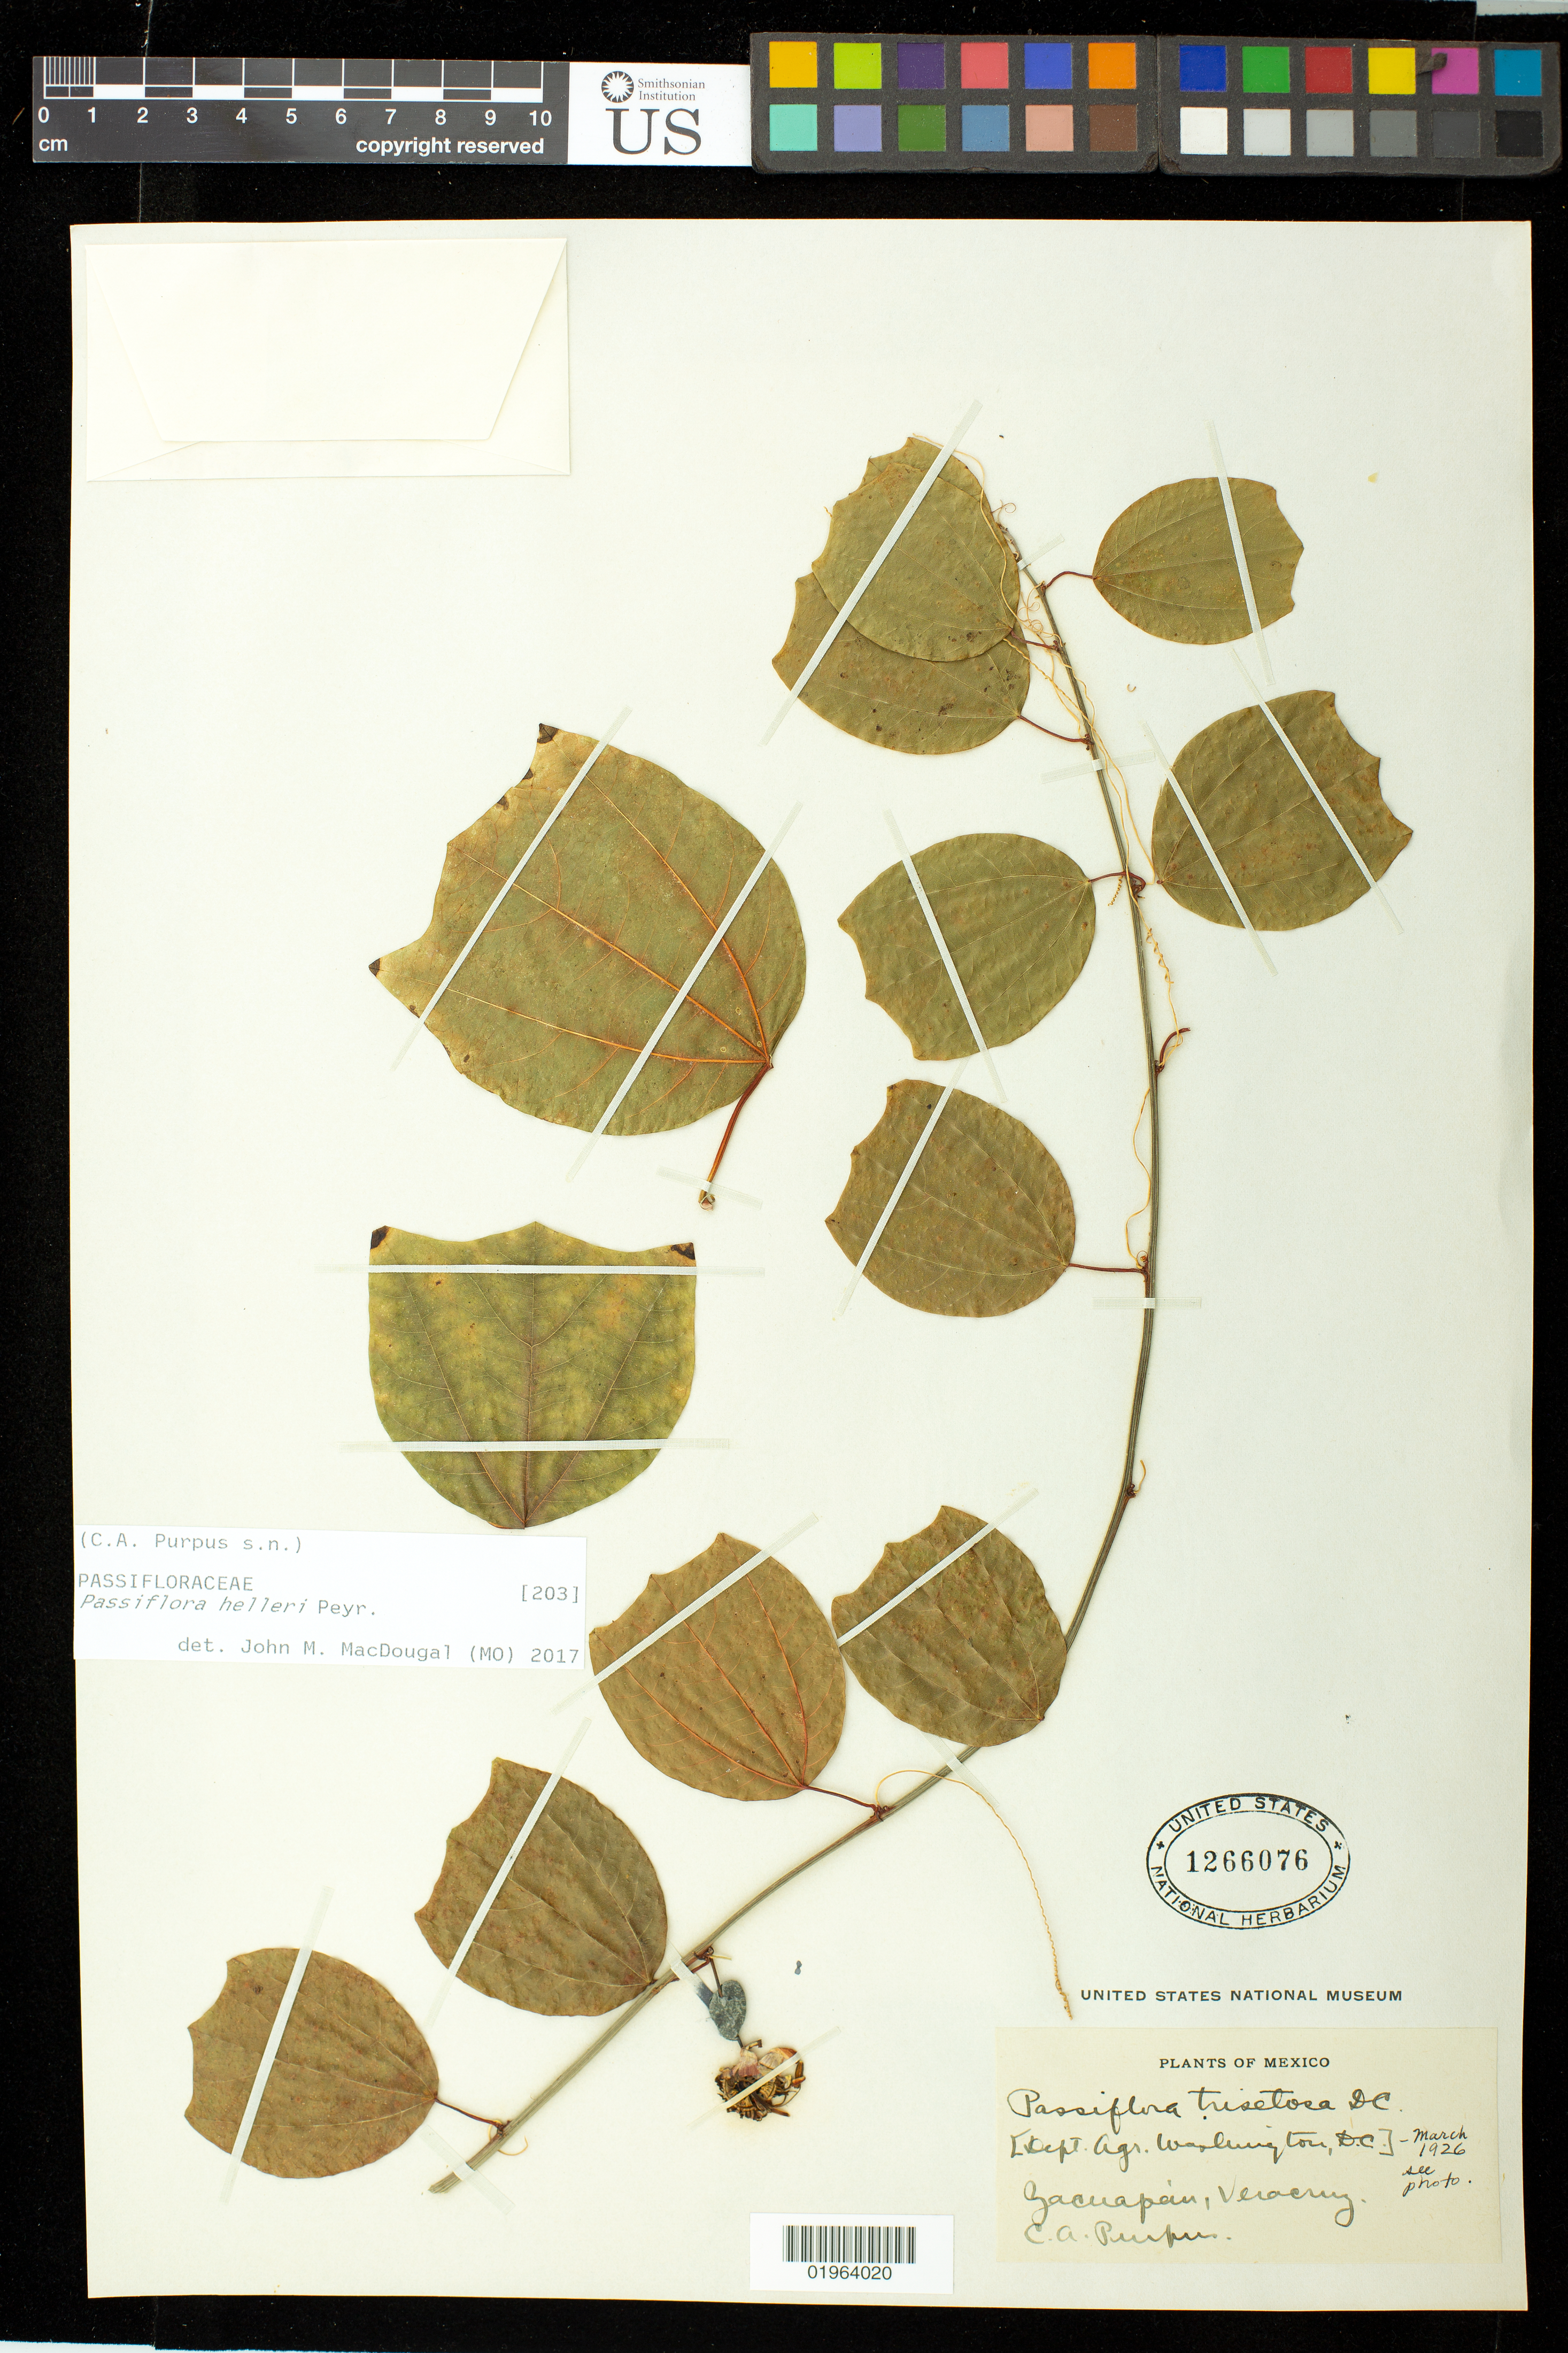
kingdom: Plantae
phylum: Tracheophyta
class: Magnoliopsida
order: Malpighiales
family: Passifloraceae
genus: Passiflora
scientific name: Passiflora helleri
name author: Peyr.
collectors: C. A. Purpus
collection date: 1926-03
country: Mexico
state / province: Veracruz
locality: Zacuapan, Veracruz.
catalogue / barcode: US 1266076